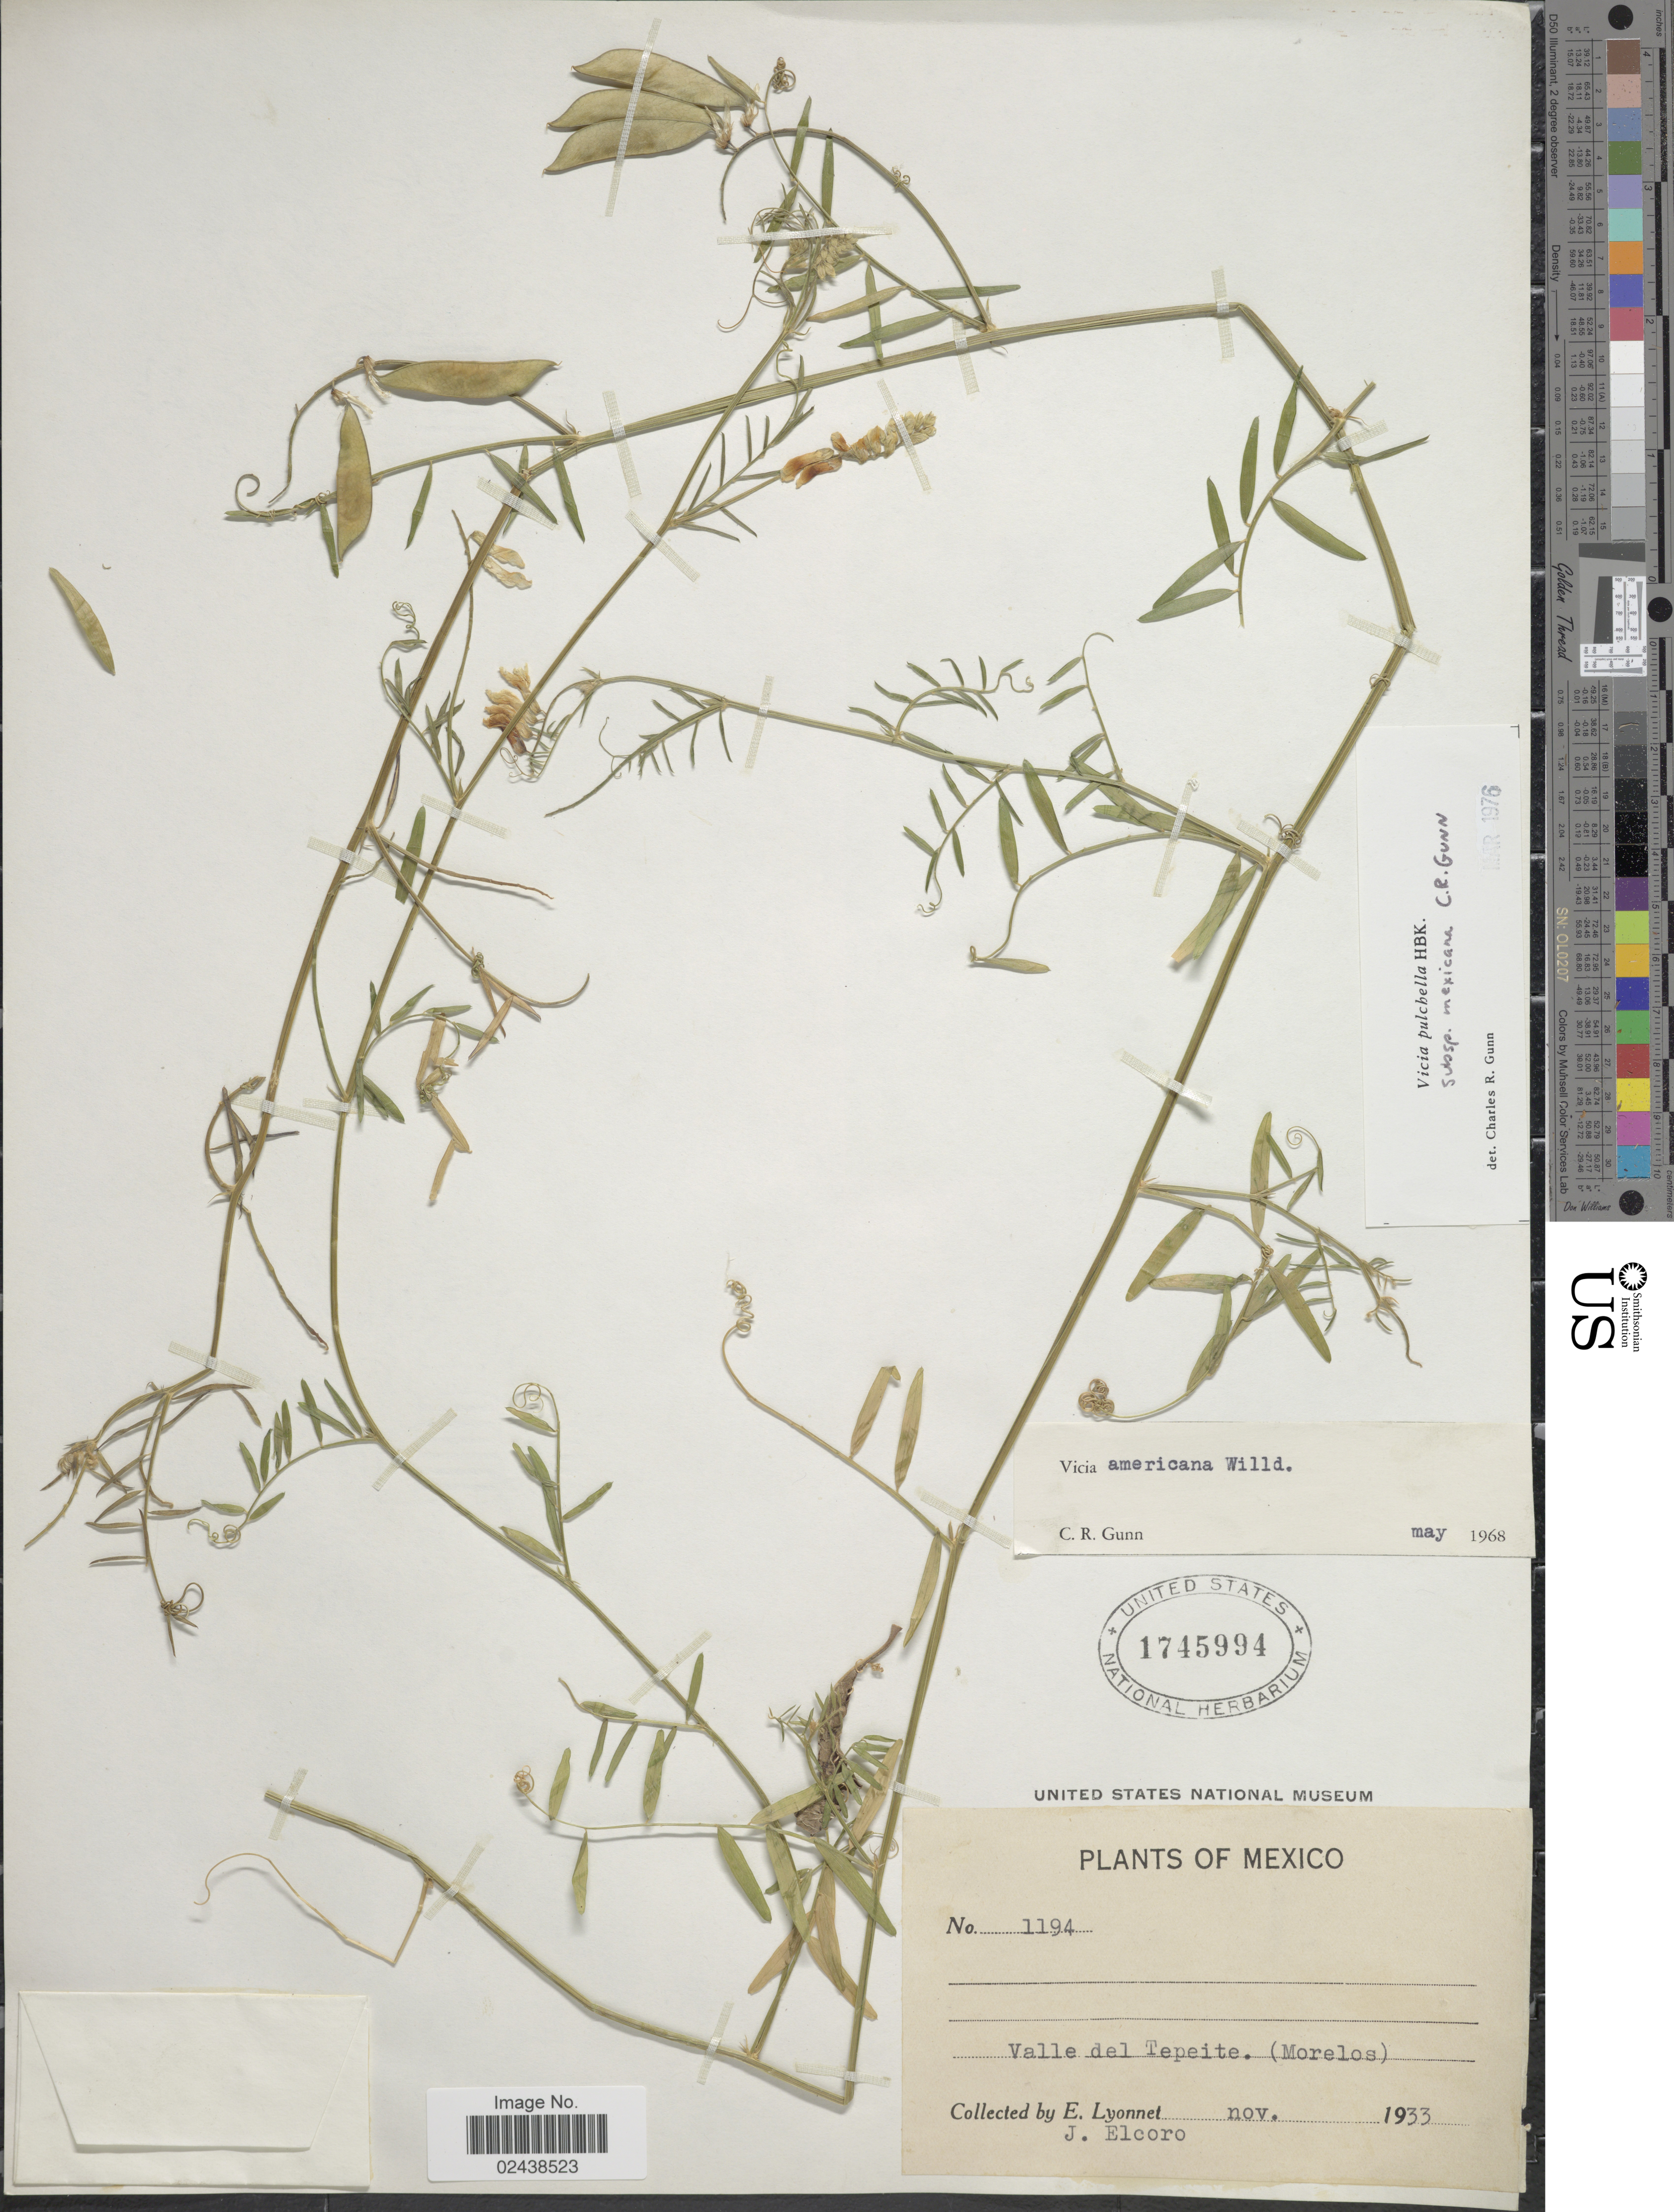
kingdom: Plantae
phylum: Tracheophyta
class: Magnoliopsida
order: Fabales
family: Fabaceae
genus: Vicia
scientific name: Vicia pulchella subsp. mexicana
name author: (Hemsl.) C.R. Gunn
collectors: E. Lyonnet & J. Elcoro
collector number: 1194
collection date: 1933-11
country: Mexico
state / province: Morelos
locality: Valle del Tepeite.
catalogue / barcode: US 1745994